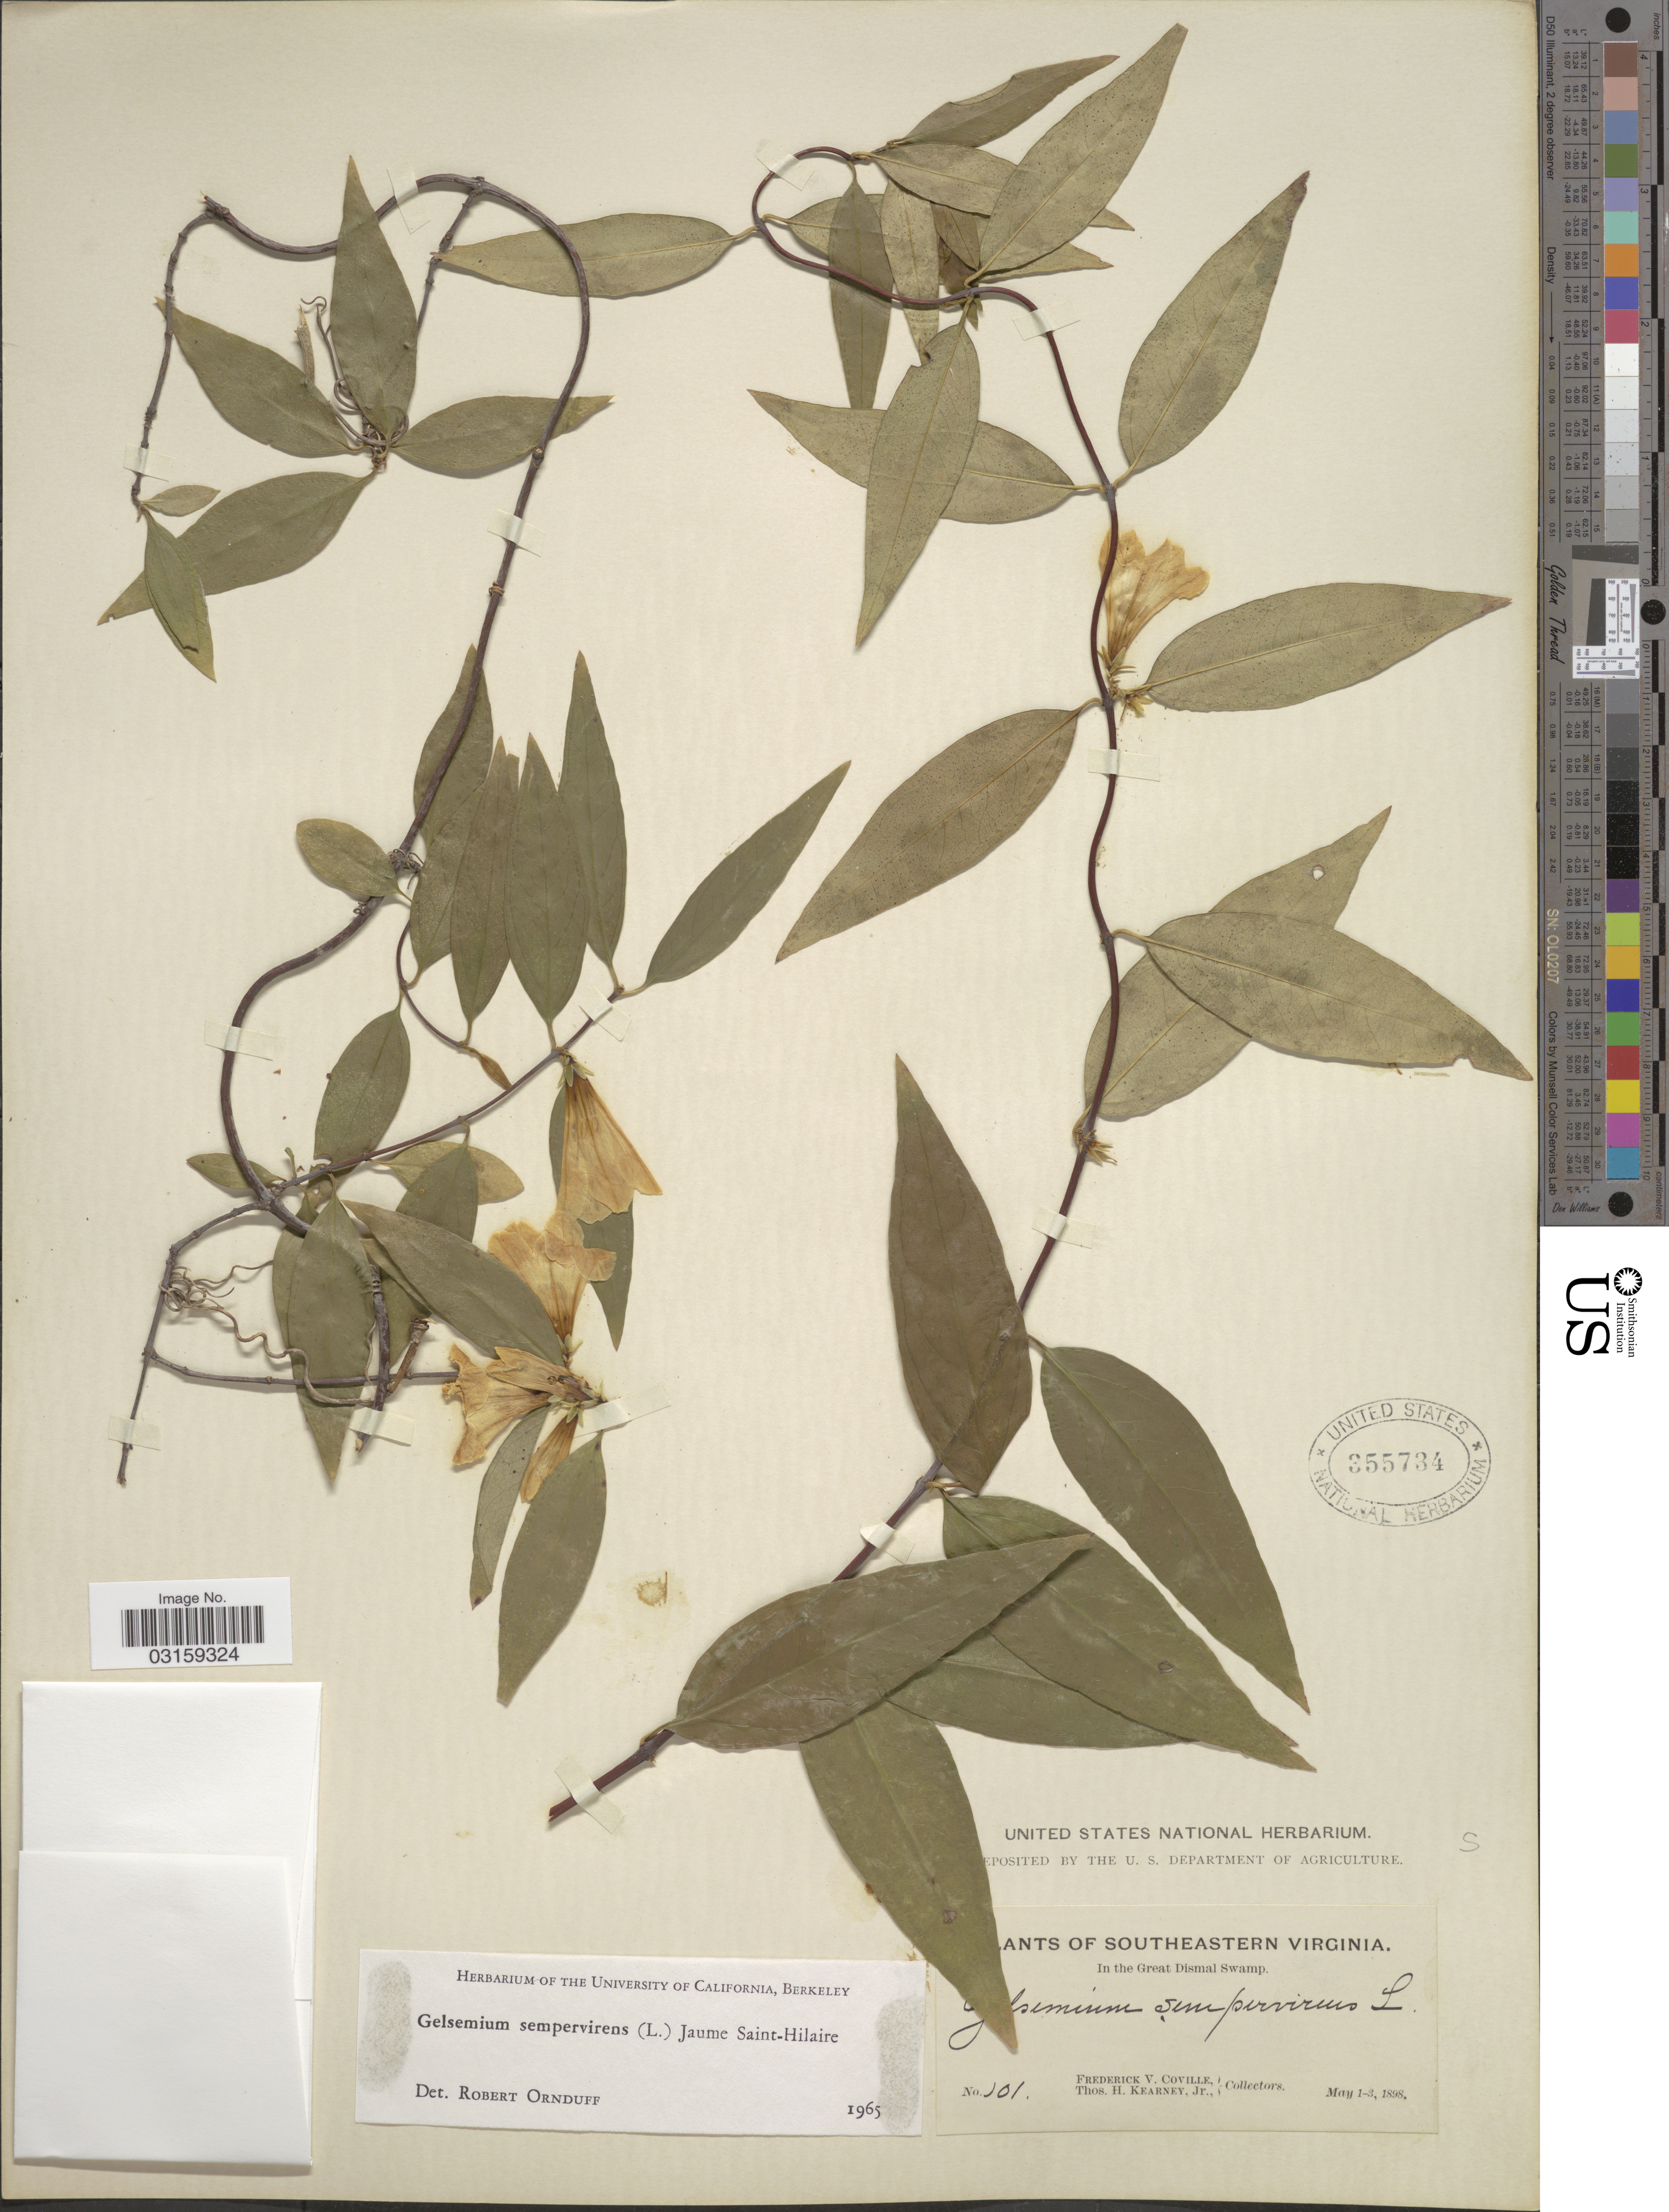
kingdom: Plantae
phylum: Tracheophyta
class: Magnoliopsida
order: Gentianales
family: Gelsemiaceae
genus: Gelsemium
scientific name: Gelsemium sempervirens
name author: (L.) J. St.-Hil.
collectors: F. V. Coville & T. H. Kearney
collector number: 101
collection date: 1898-05-01/1898-05-03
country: United States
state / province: Virginia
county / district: City of Chesapeake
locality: Southeastern Virginia. In the Great Dismal Swamp.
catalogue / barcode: US 355734